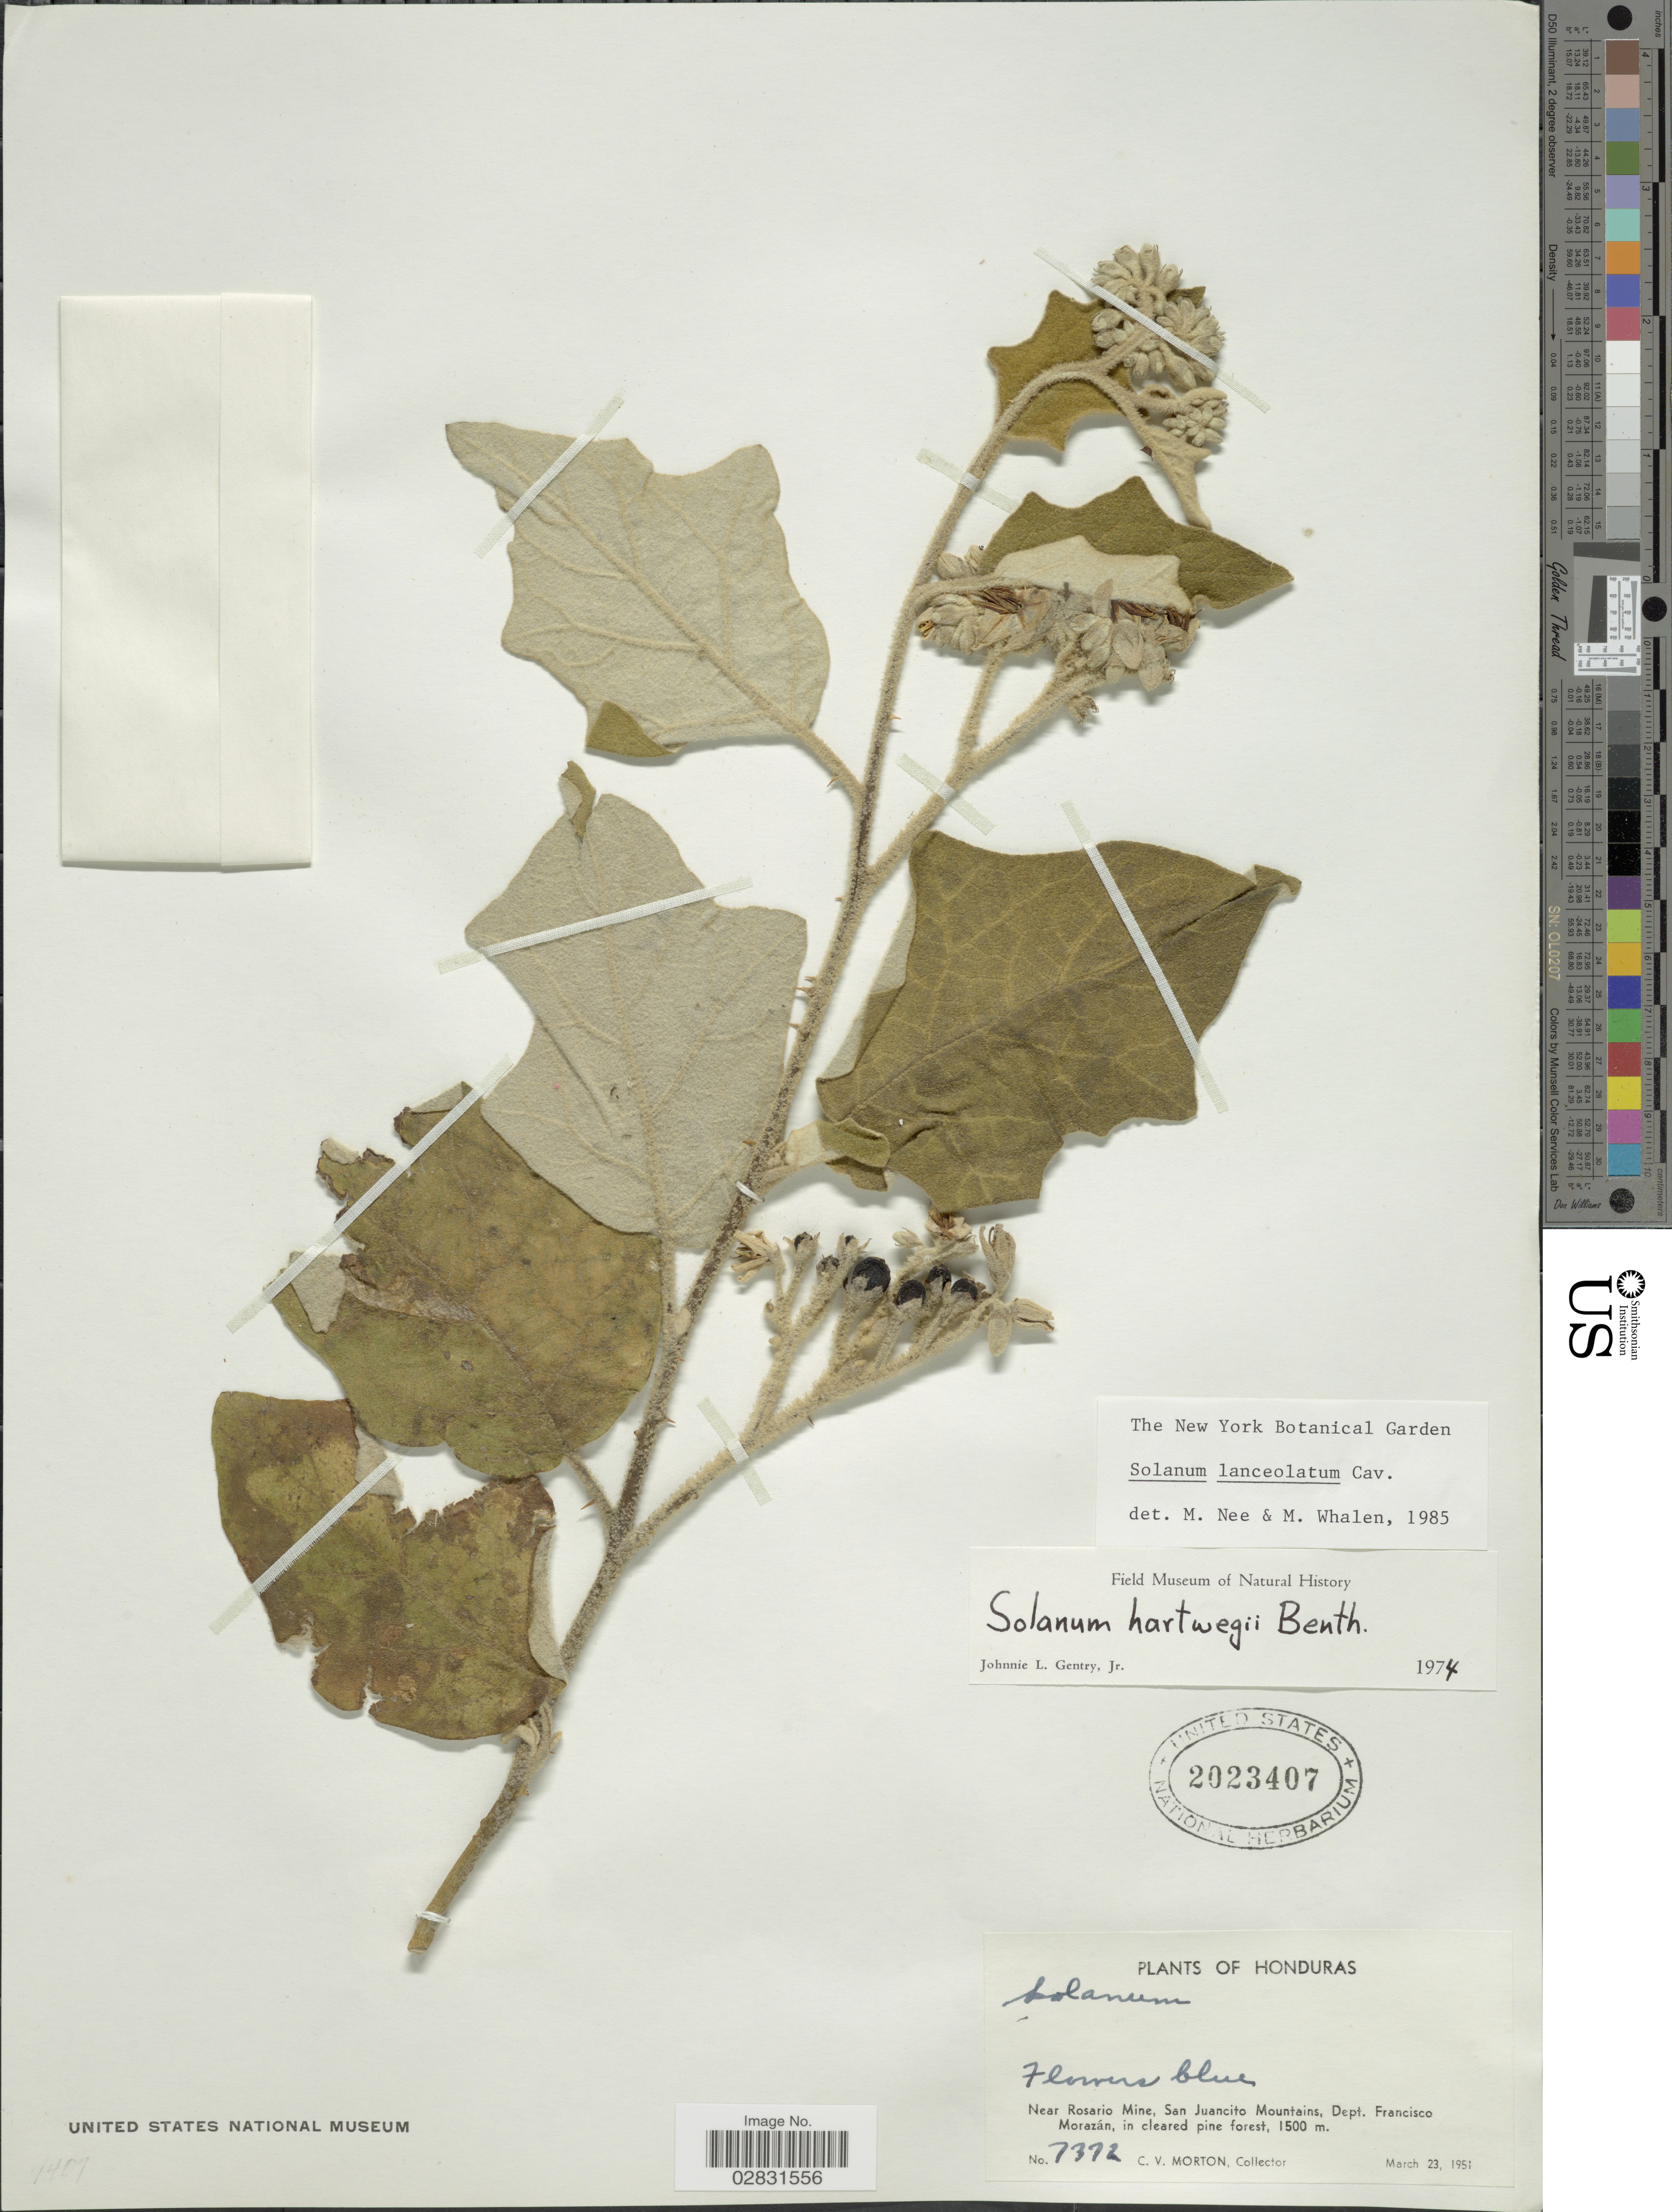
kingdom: Plantae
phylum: Tracheophyta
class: Magnoliopsida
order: Solanales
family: Solanaceae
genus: Solanum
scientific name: Solanum lanceolatum Berthault, nom. illeg.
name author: Berthault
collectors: C. V. Morton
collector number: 7372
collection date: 1951-03-23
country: Honduras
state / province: Fco. Morazán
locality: Near Rosario Mine, San Juancito Mountains, Dept. Francisco Morazán.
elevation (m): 1500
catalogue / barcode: US 2023407